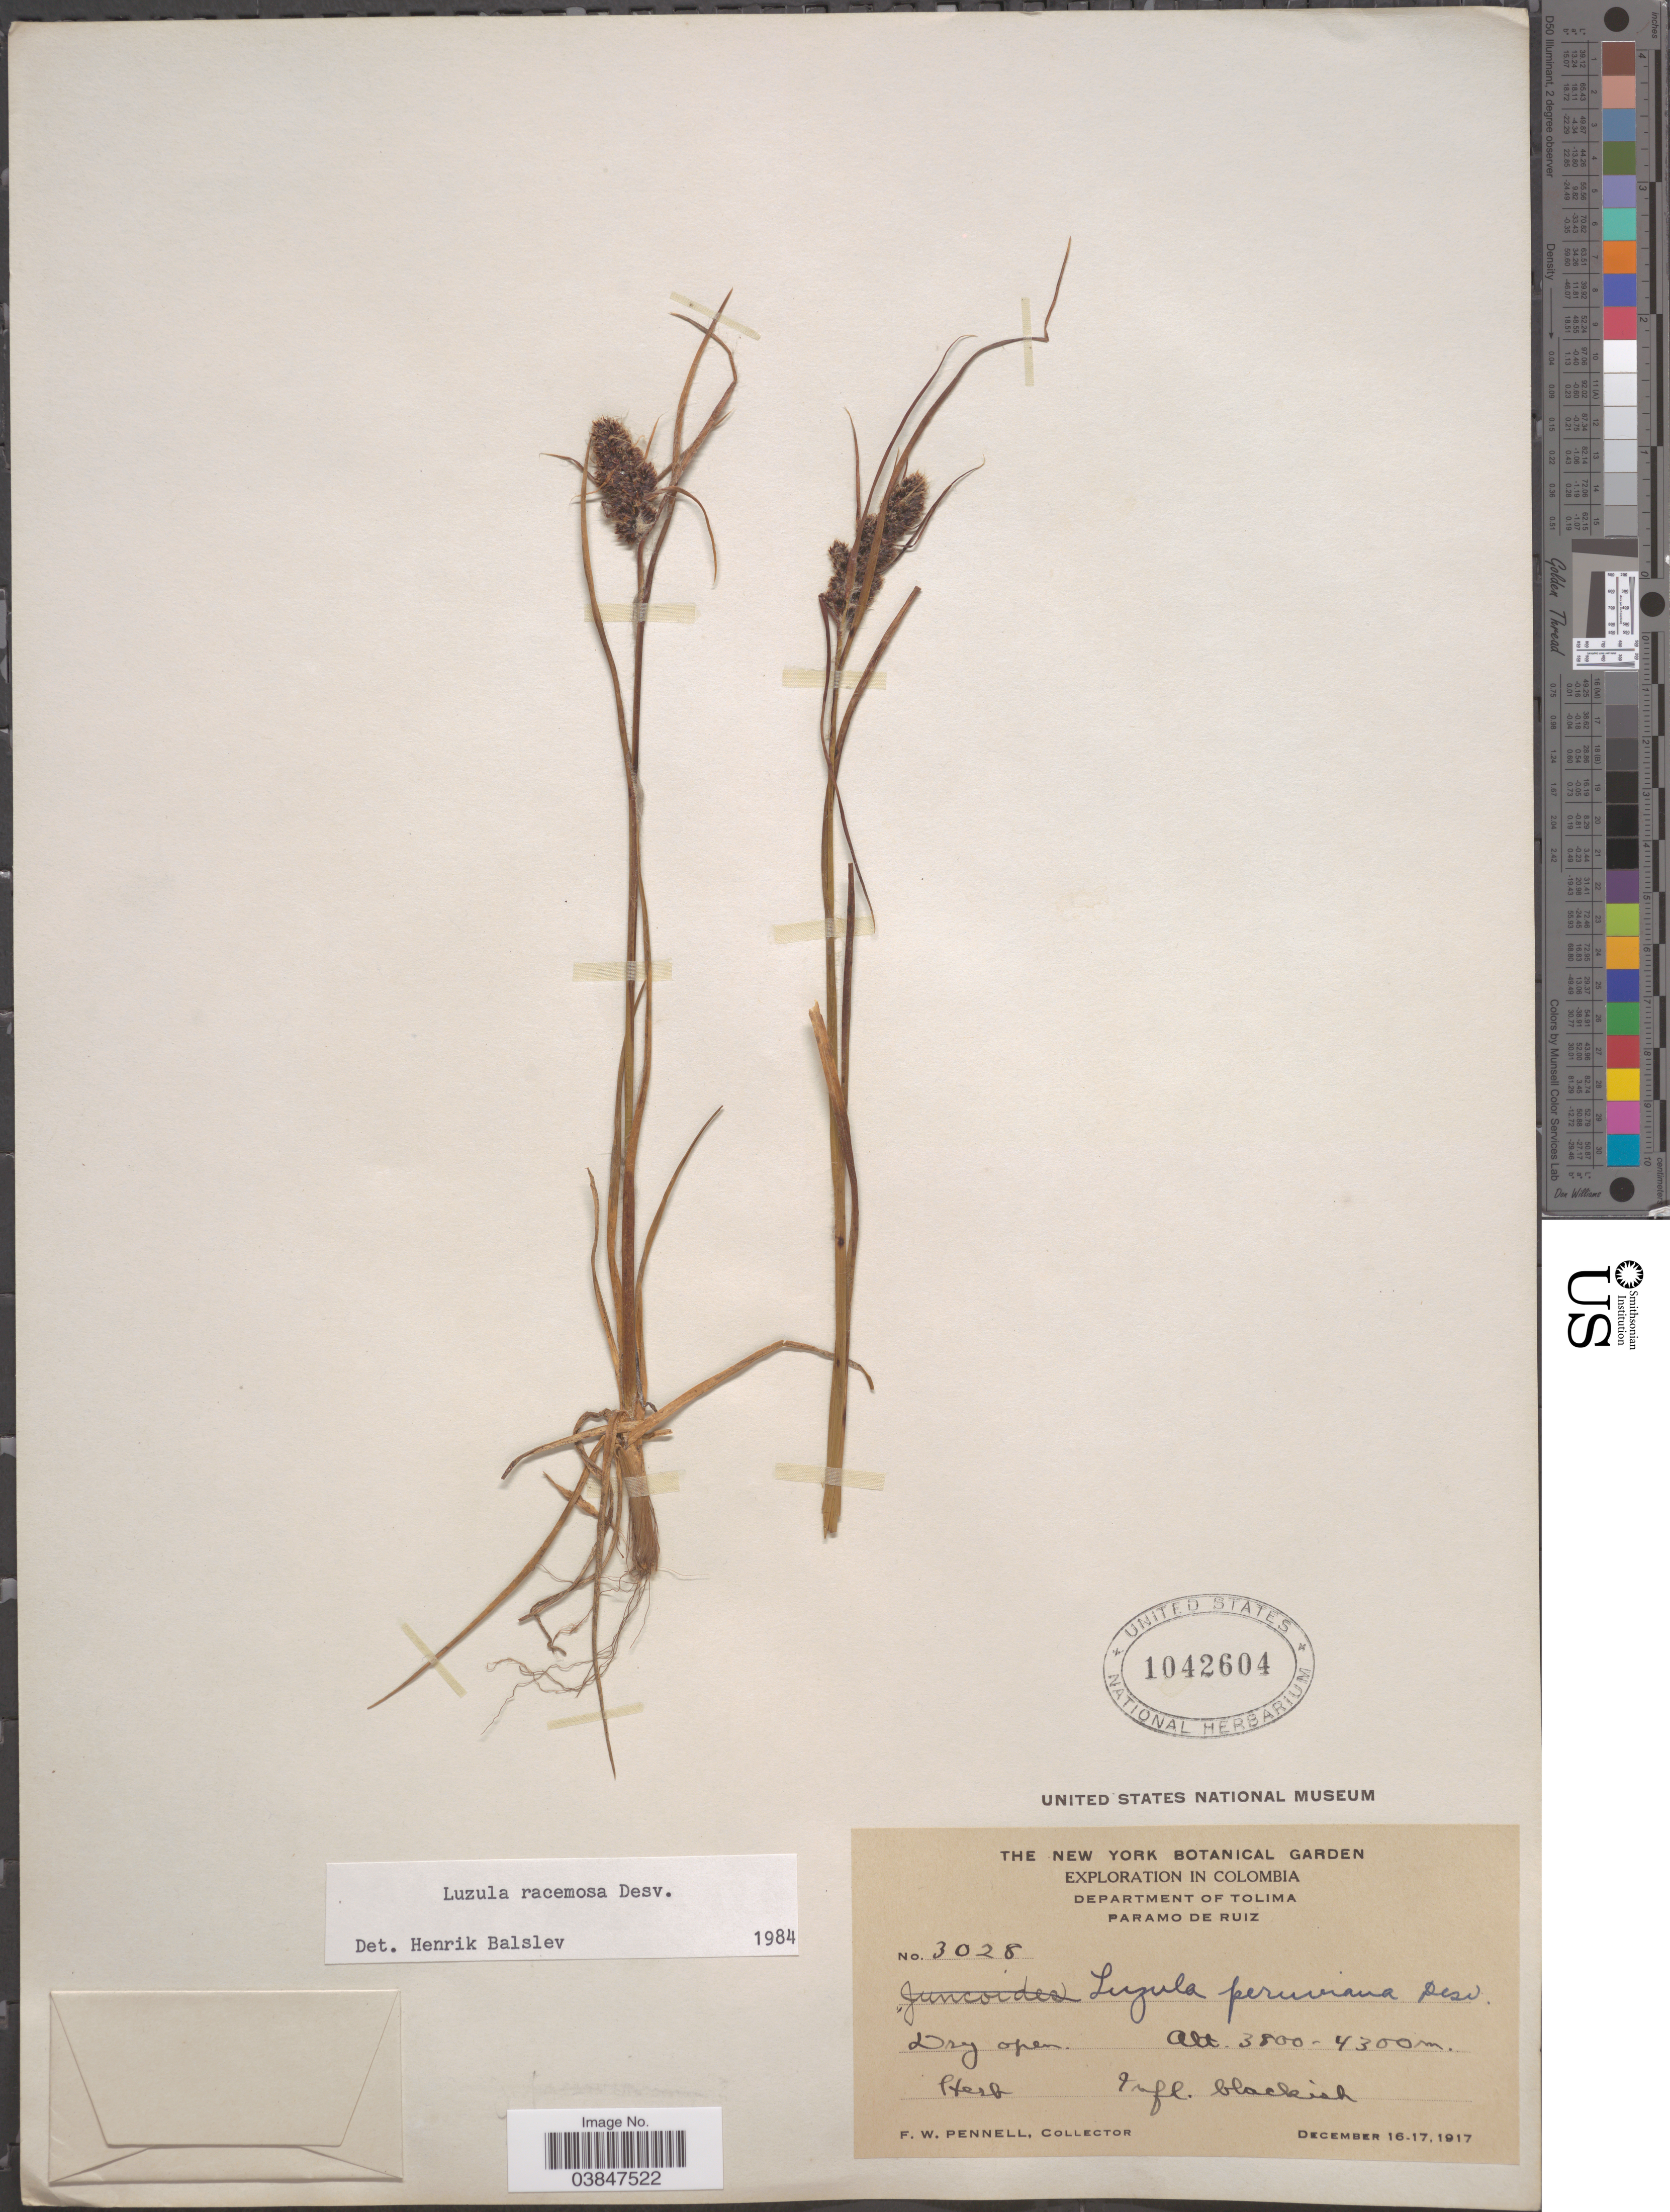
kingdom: Plantae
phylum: Tracheophyta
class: Liliopsida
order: Poales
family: Juncaceae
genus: Luzula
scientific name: Luzula racemosa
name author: Desv.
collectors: F. W. Pennell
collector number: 3028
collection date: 1917-12-16/1917-12-17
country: Colombia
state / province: Tolima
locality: Department of Tolima. Paramo de Ruiz.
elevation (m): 3800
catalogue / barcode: US 1042604